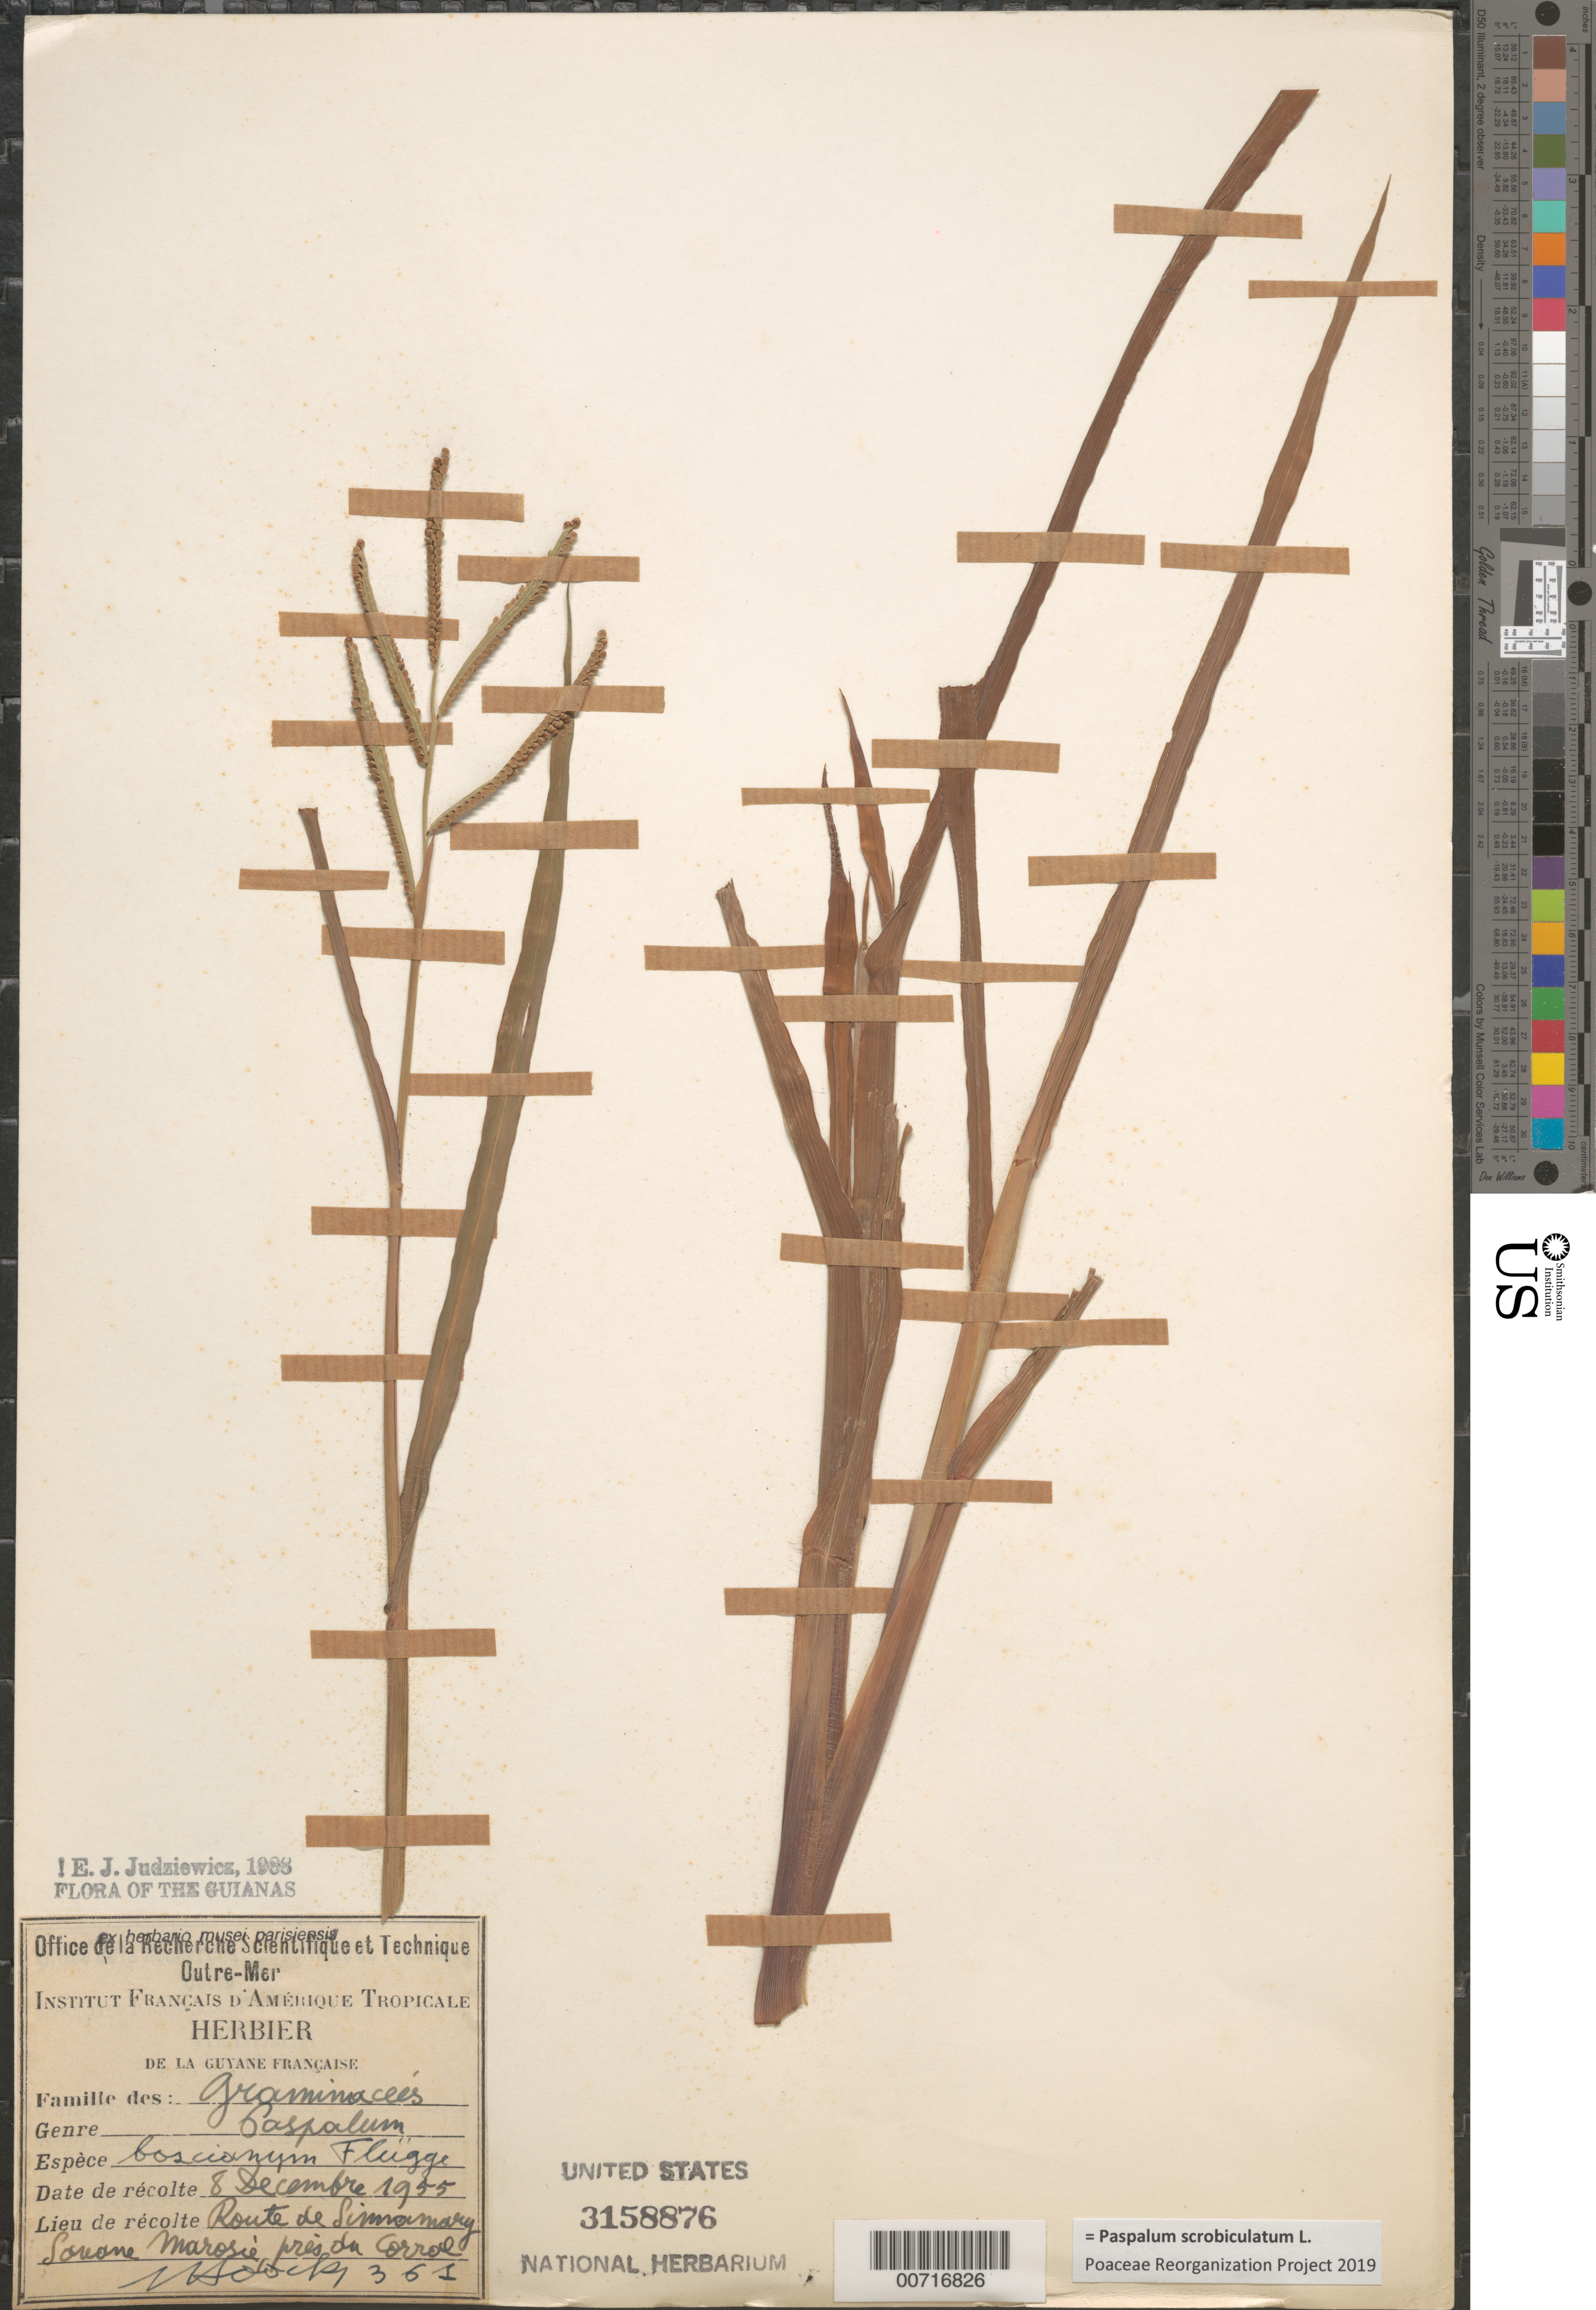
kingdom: Plantae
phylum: Tracheophyta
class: Liliopsida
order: Poales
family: Poaceae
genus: Paspalum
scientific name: Paspalum scrobiculatum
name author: L.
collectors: J. Hoock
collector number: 361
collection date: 1955-12-08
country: French Guiana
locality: Guyane Française. Route de Sinnamary. Savane Marosie près du Corral.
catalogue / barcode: US 3158876